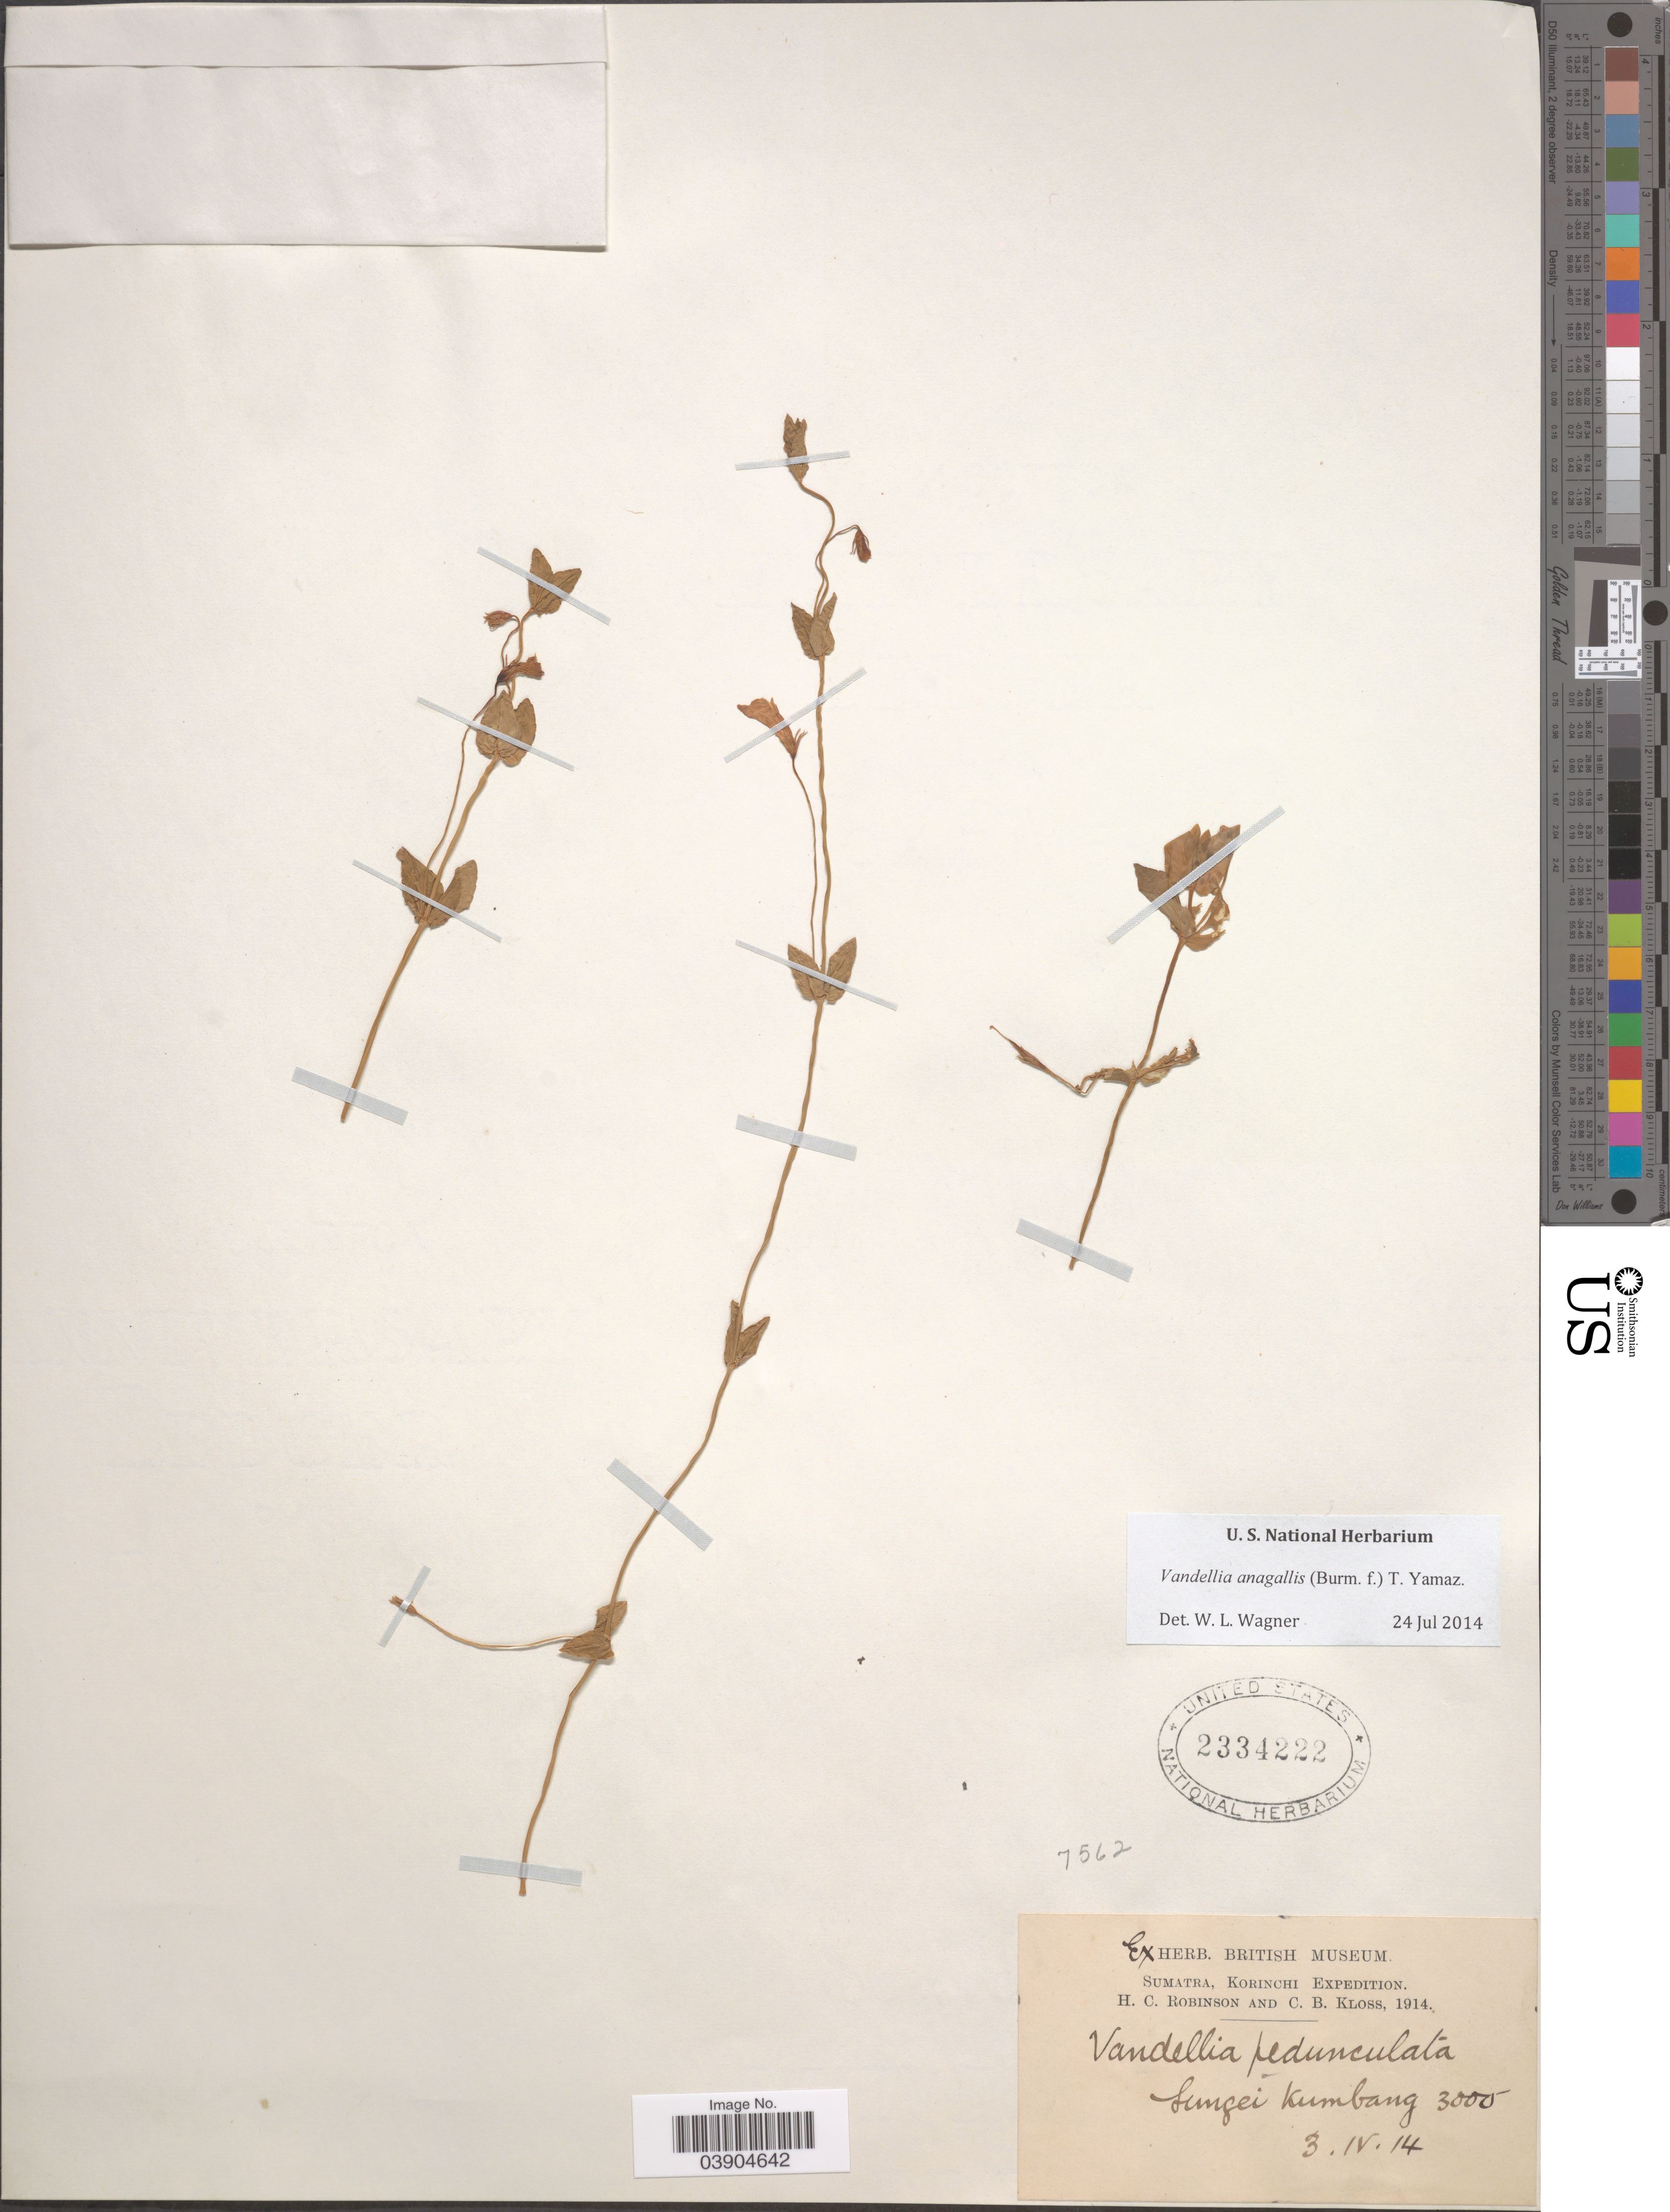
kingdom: Plantae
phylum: Tracheophyta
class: Magnoliopsida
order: Lamiales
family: Linderniaceae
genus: Lindernia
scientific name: Lindernia anagallis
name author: (Burm. f.) Pennell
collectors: H. C. Robinson & C. Kloss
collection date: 1914-04-03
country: Indonesia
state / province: Sumatra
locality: Sungei Kumbang.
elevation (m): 914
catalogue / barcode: US 2334222